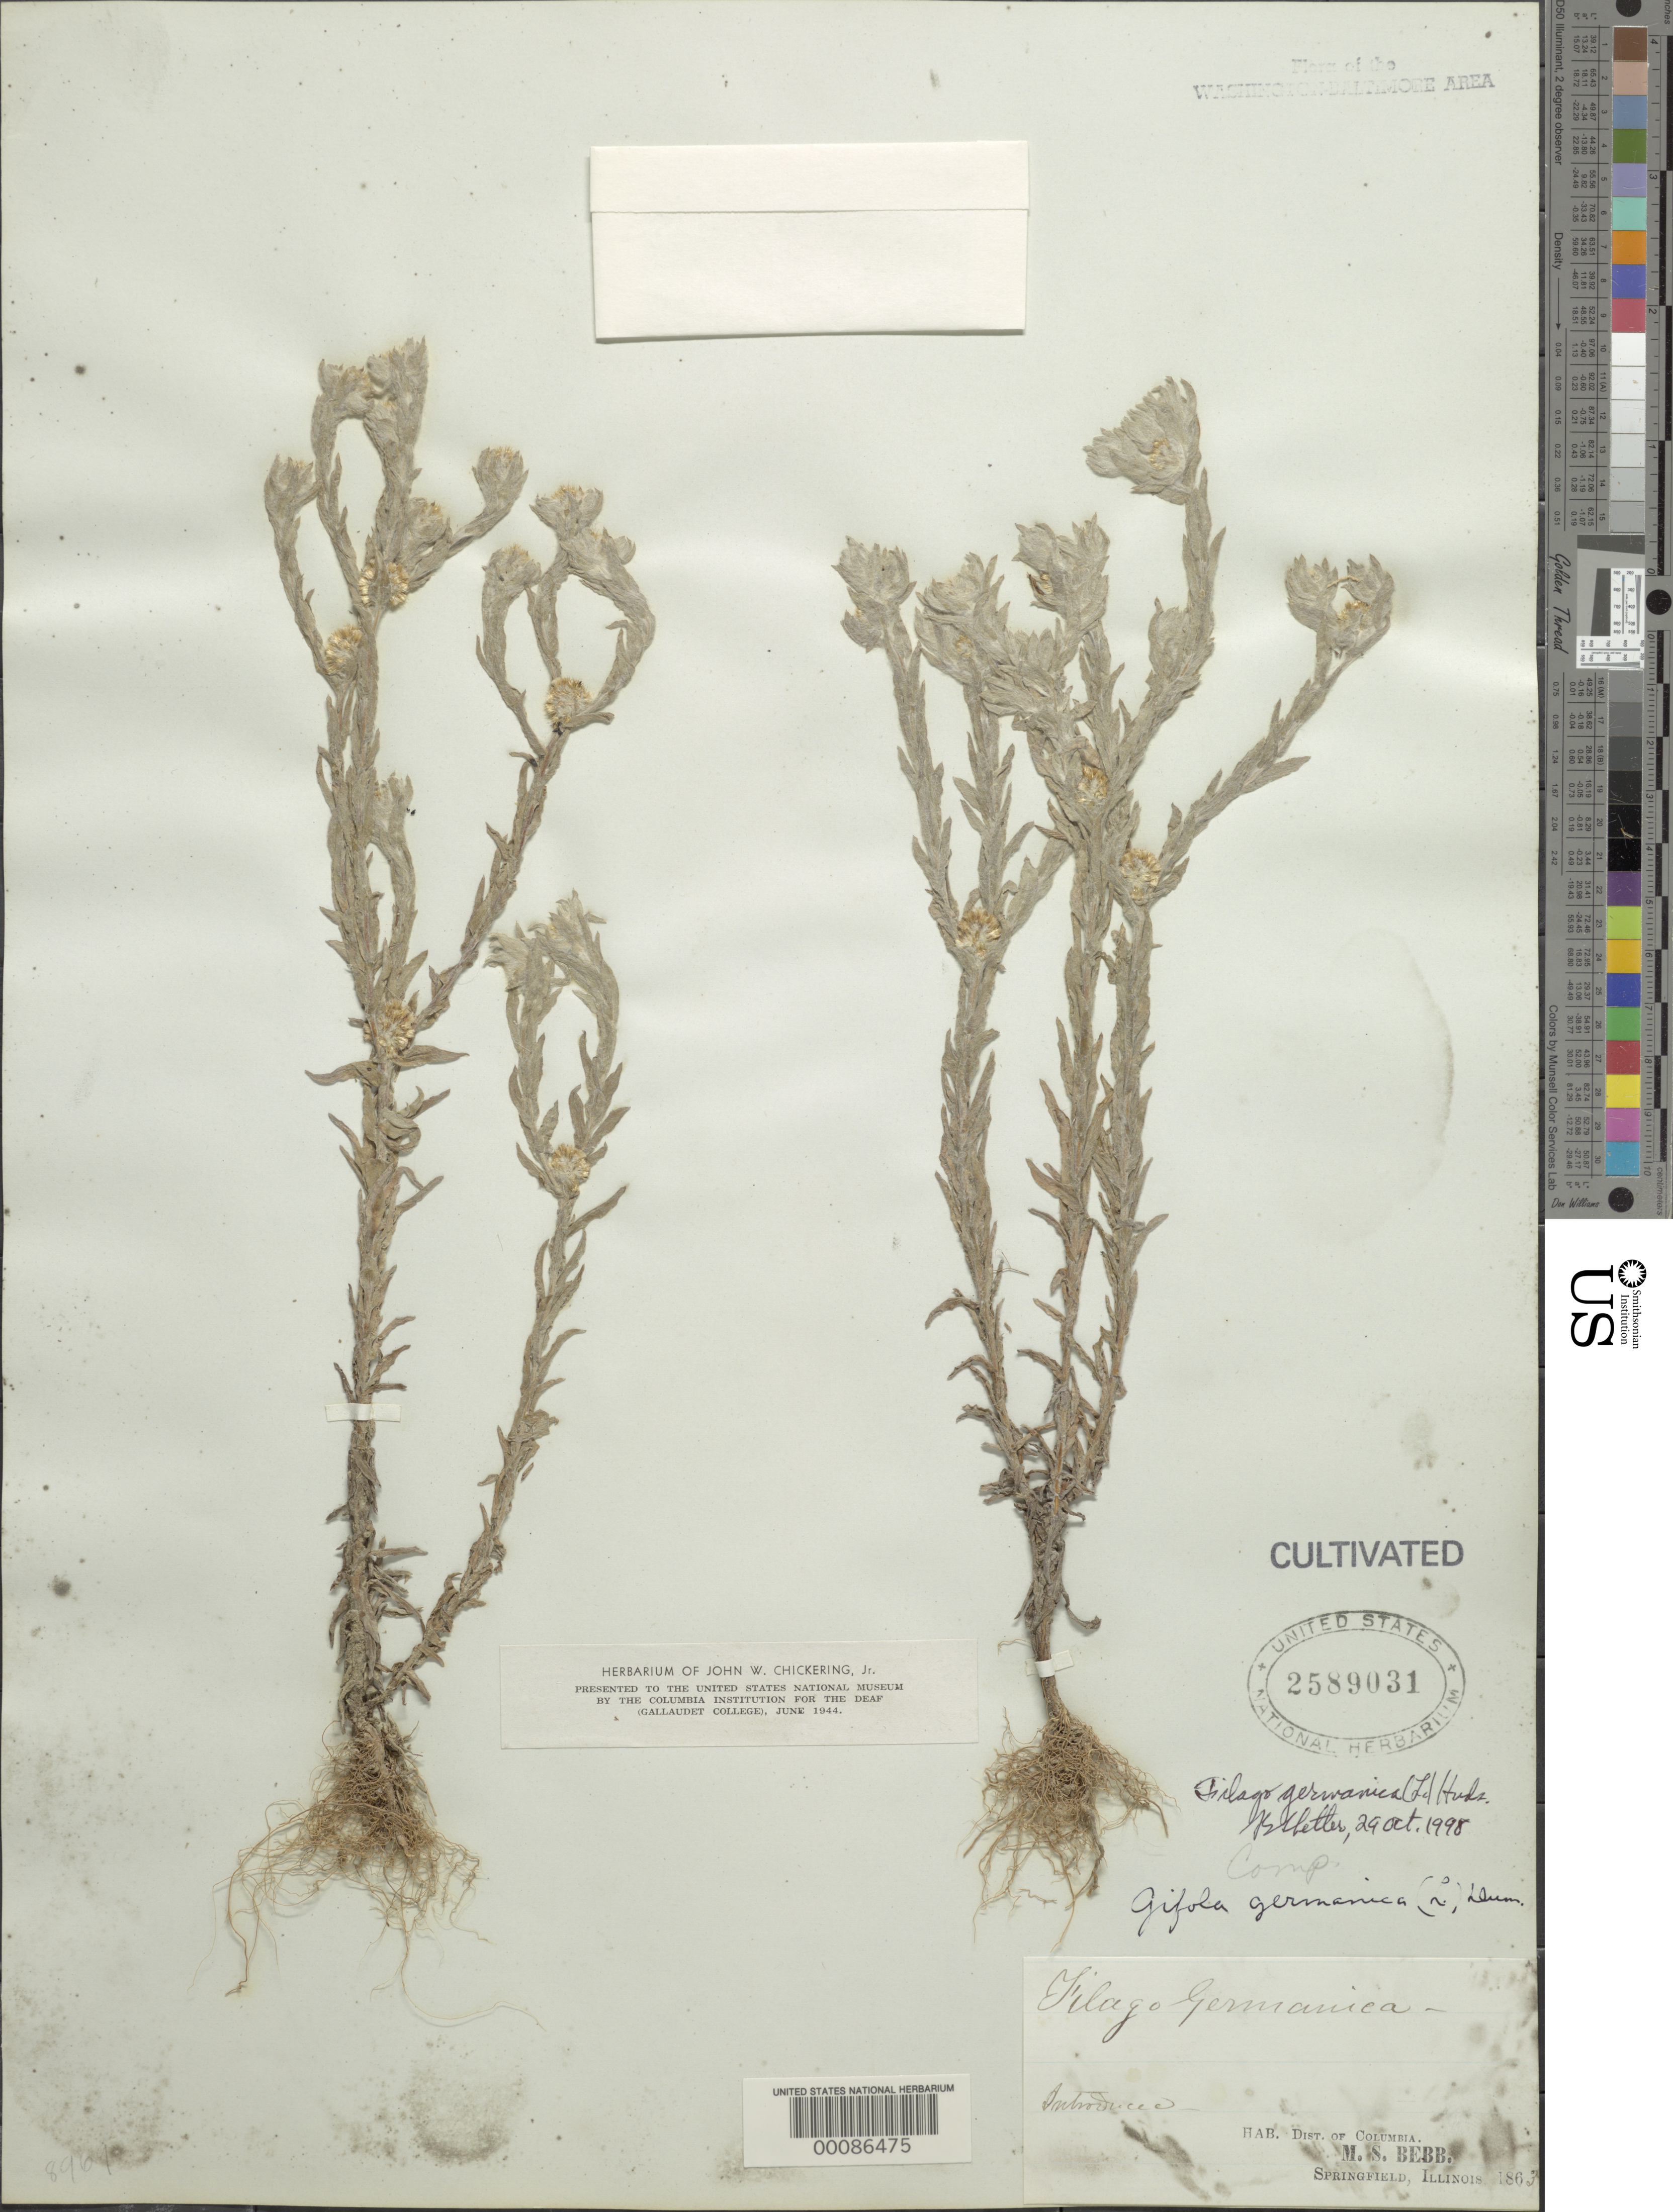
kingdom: Plantae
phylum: Tracheophyta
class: Magnoliopsida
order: Asterales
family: Asteraceae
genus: Filago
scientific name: Filago vulgaris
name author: Lam.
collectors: M. Bebb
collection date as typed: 1863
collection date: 1863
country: United States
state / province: District of Columbia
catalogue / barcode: US 2589031